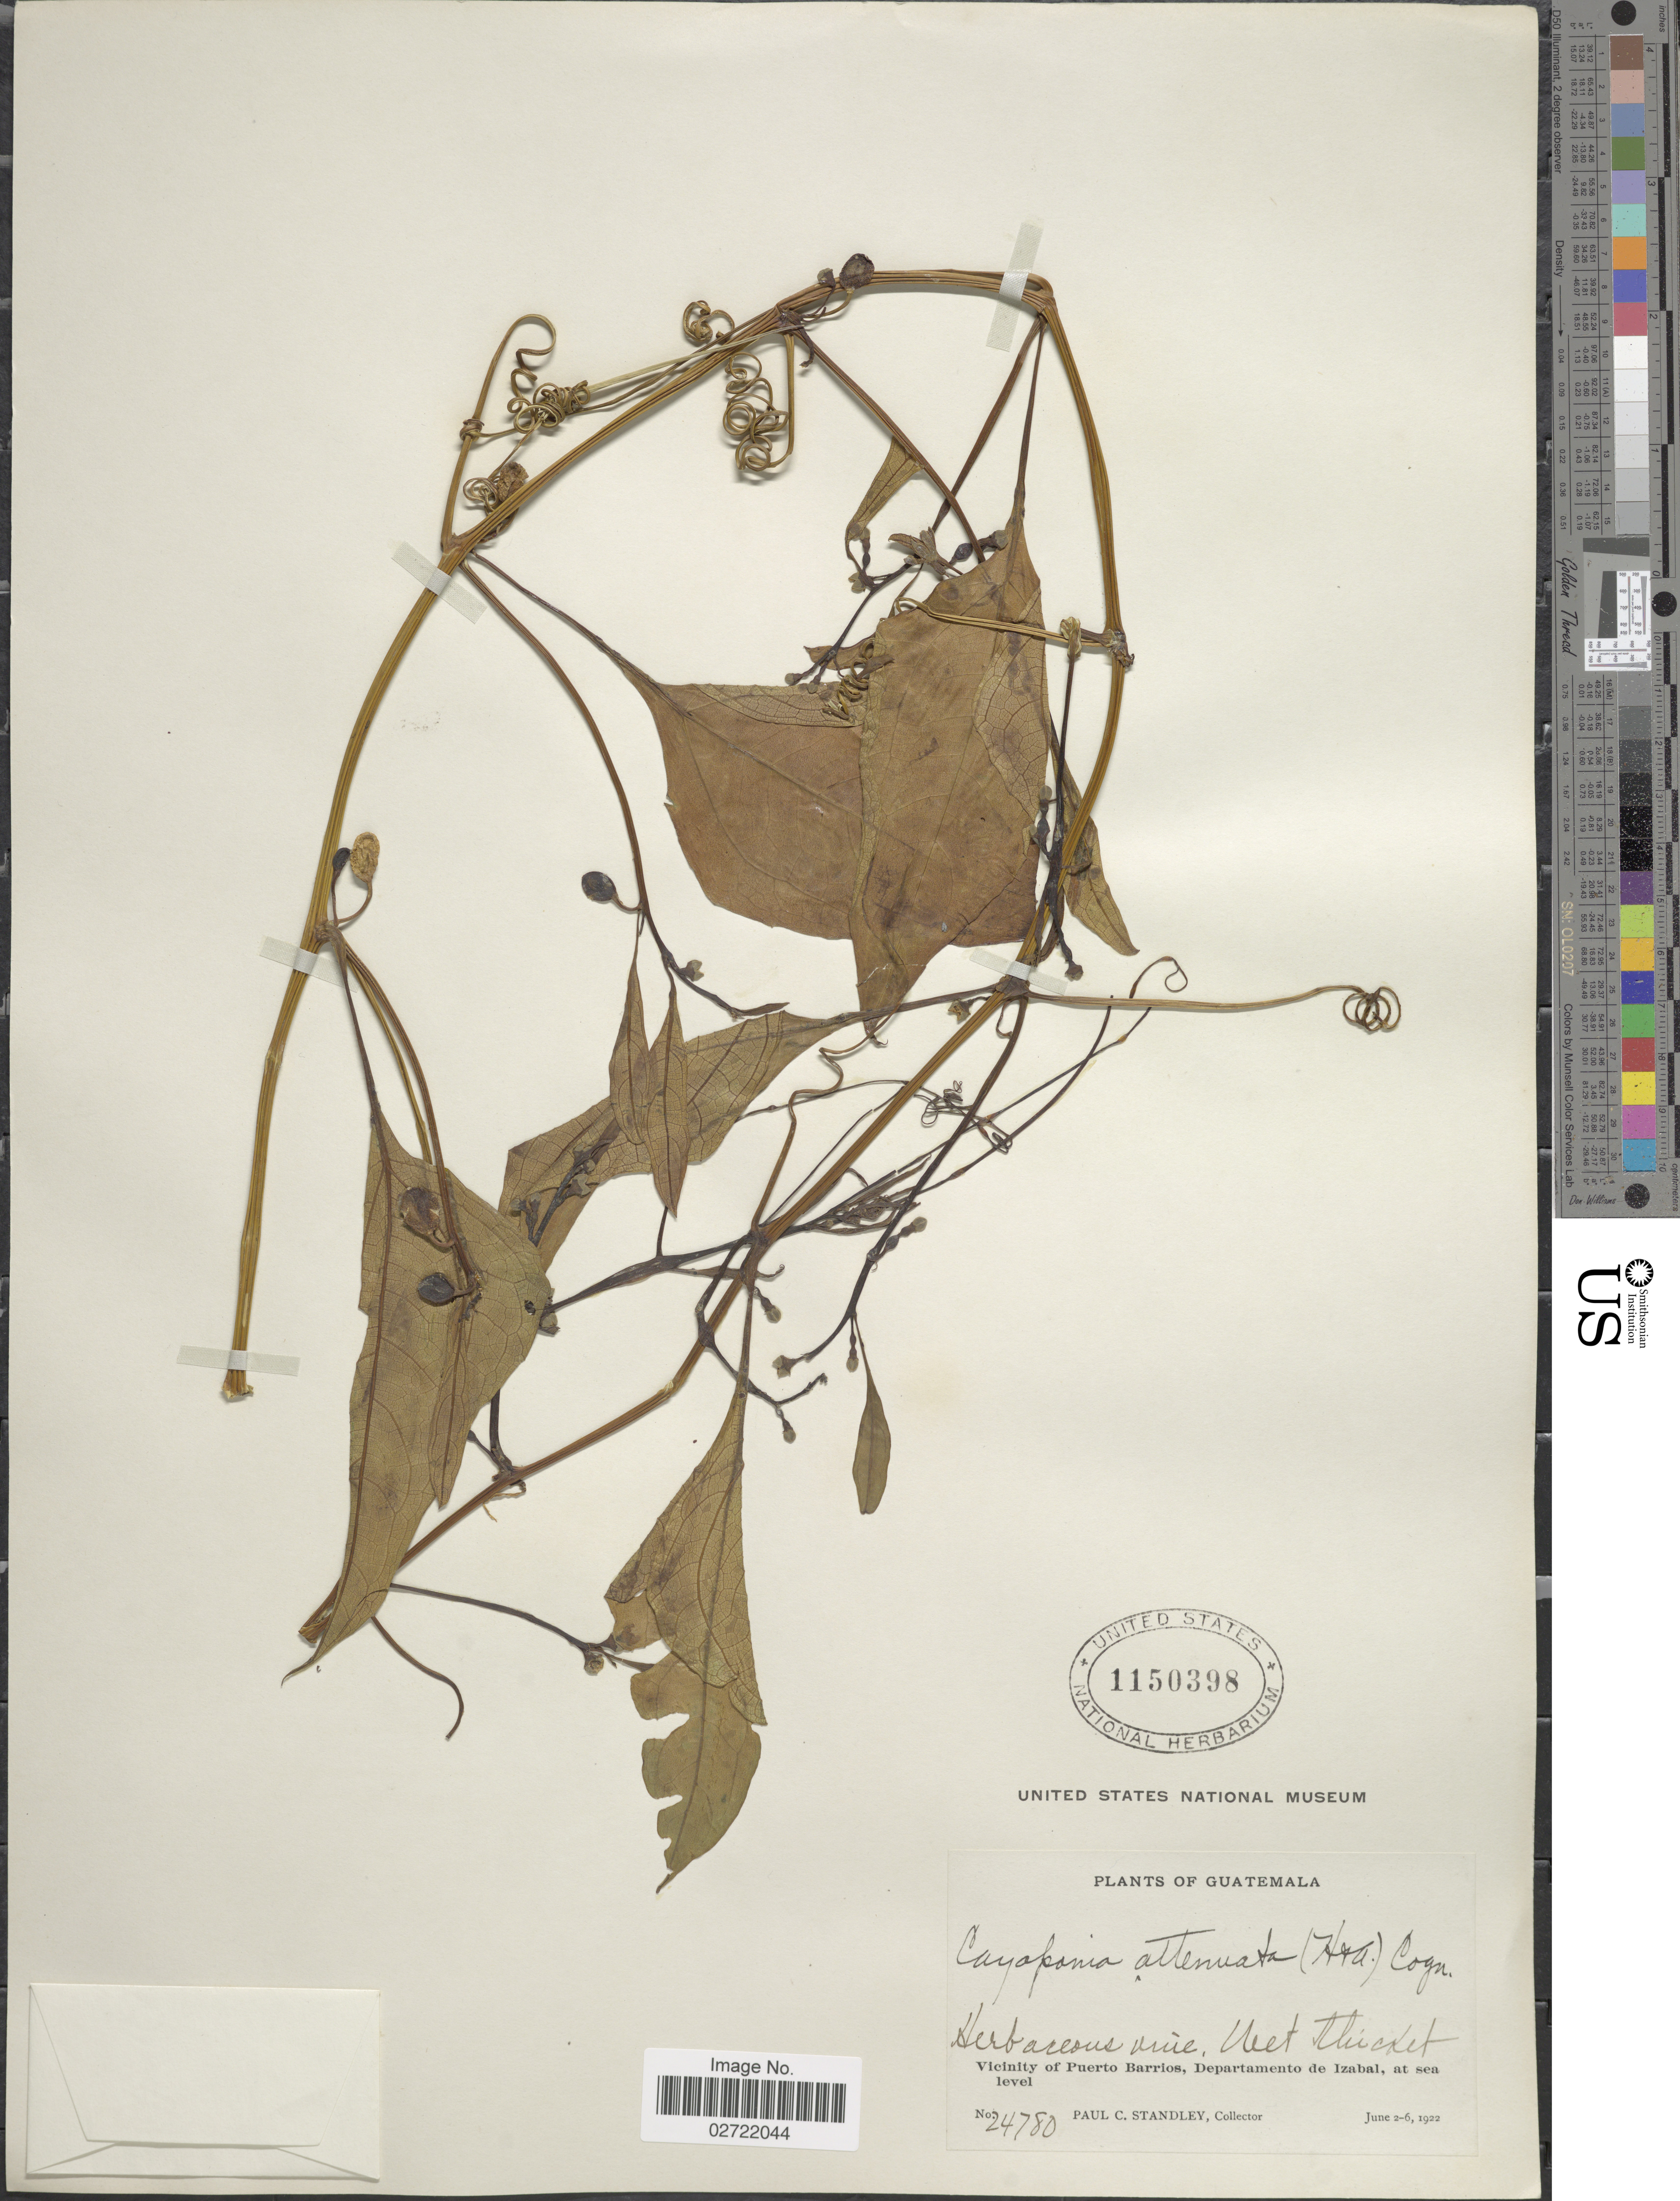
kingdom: Plantae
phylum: Tracheophyta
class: Magnoliopsida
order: Cucurbitales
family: Cucurbitaceae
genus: Cayaponia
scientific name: Cayaponia attenuata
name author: (Hook. & Arn.) Cogn.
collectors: P. C. Standley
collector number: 24780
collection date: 1922-06-02/1922-06-06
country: Guatemala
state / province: Izabal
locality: Wet thicket, Vicinity of Puerto Barrios, Departamento de Izabal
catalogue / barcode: US 1150398